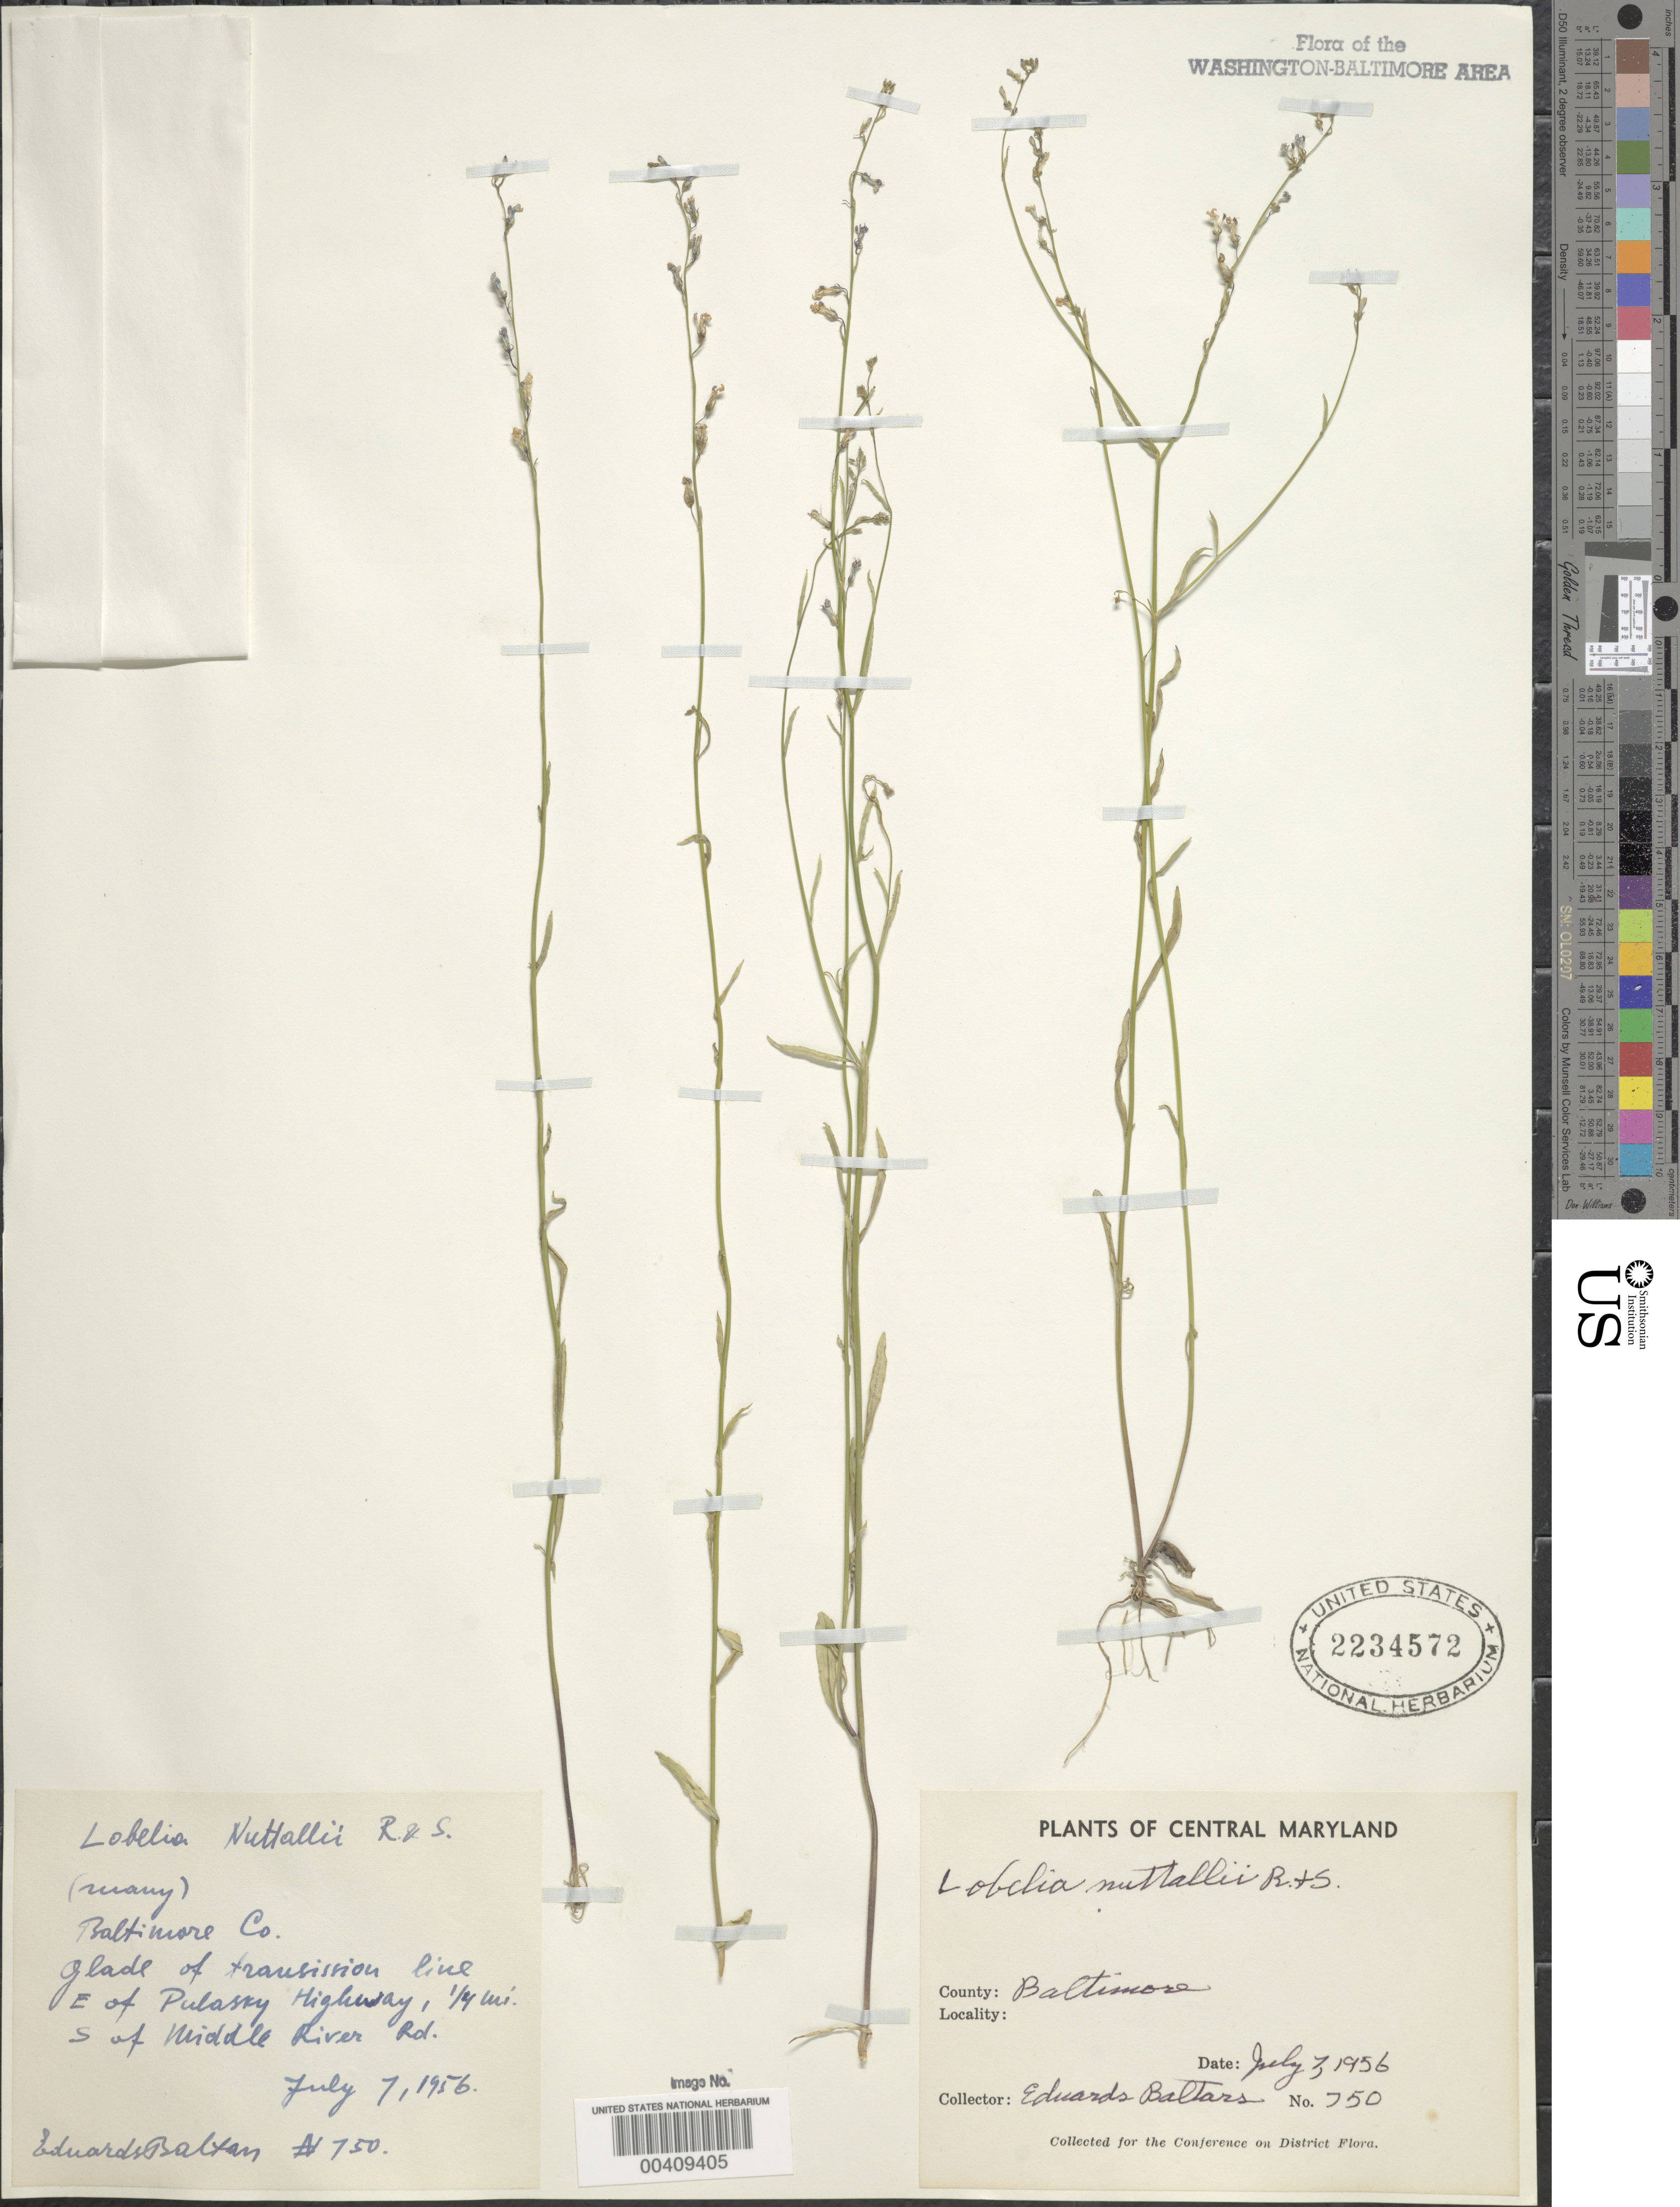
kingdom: Plantae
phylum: Tracheophyta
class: Magnoliopsida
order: Asterales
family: Campanulaceae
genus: Lobelia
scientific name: Lobelia nuttallii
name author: Schult.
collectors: E. Baltars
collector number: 750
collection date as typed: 07 Jul 1956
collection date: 1956-07-07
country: United States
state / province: Maryland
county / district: Baltimore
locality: E of Pulassey Highway, S of Middle River Rd.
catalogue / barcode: US 2234572